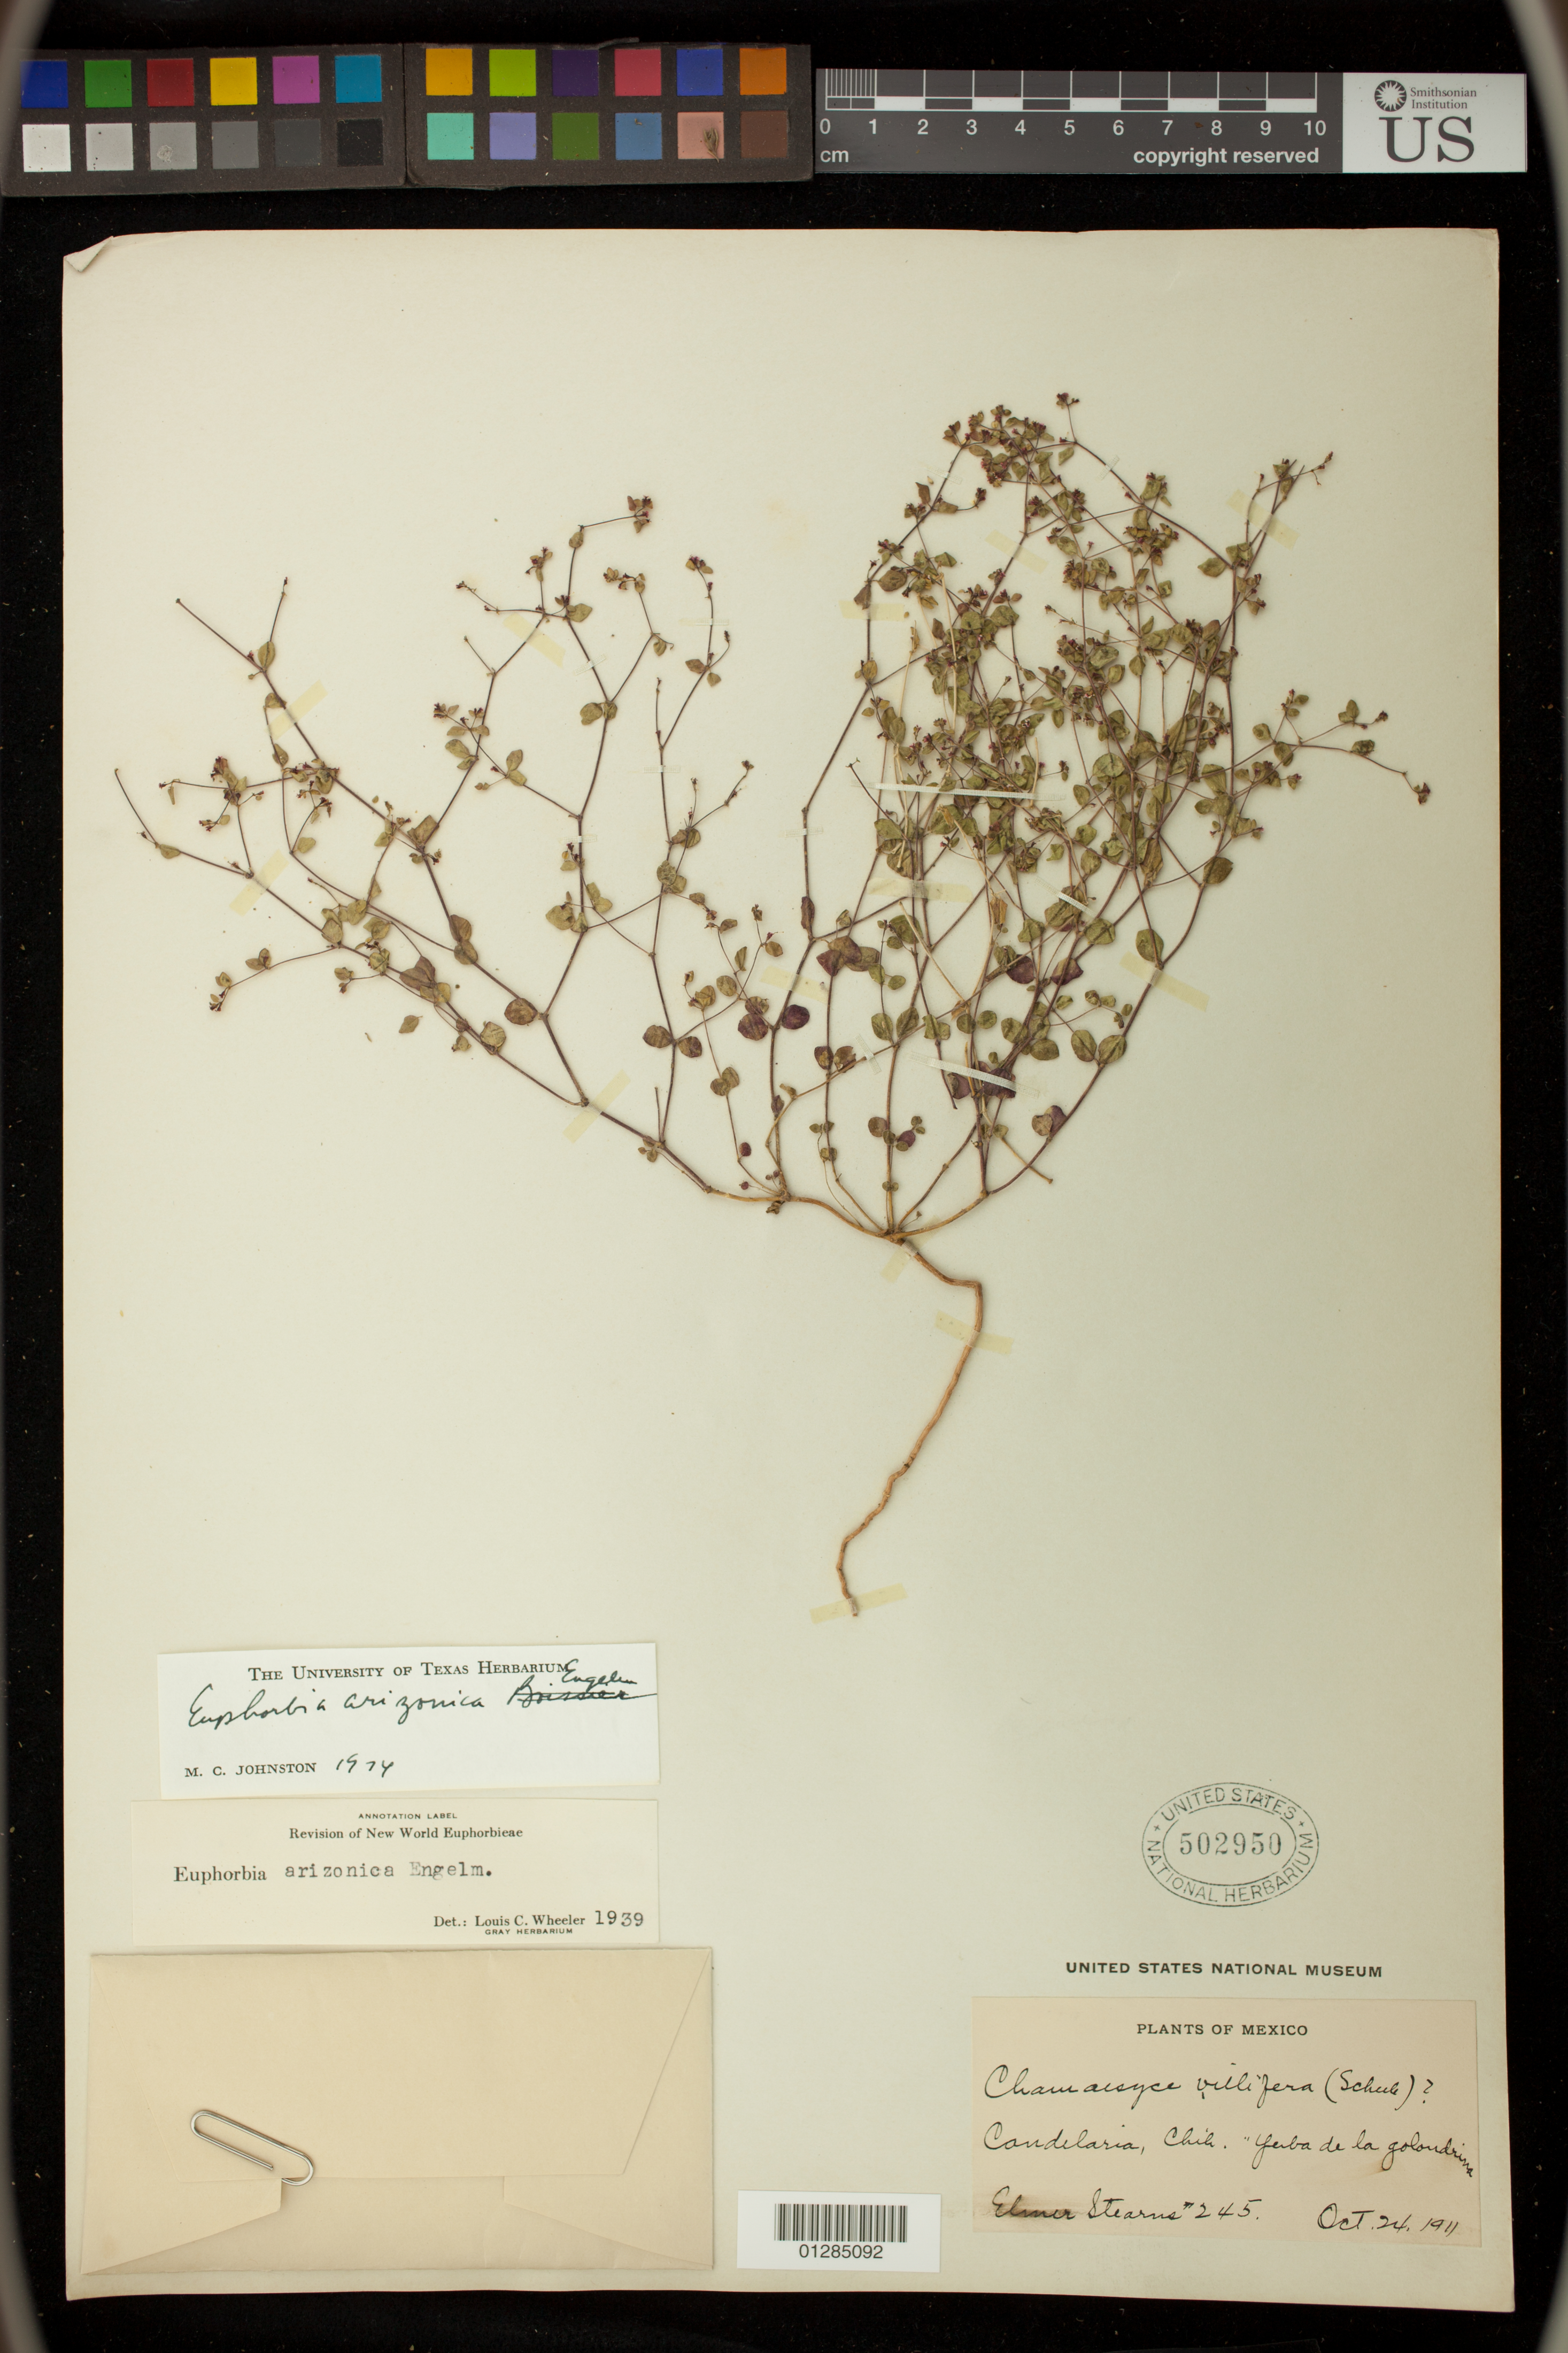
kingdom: Plantae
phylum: Tracheophyta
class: Magnoliopsida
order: Malpighiales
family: Euphorbiaceae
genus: Euphorbia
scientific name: Euphorbia arizonica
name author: Engelm.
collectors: E. Stearns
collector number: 245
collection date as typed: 24 Oct 1911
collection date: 1911-10-24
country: Mexico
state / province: Chihuahua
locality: Candelaria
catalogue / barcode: US 502950